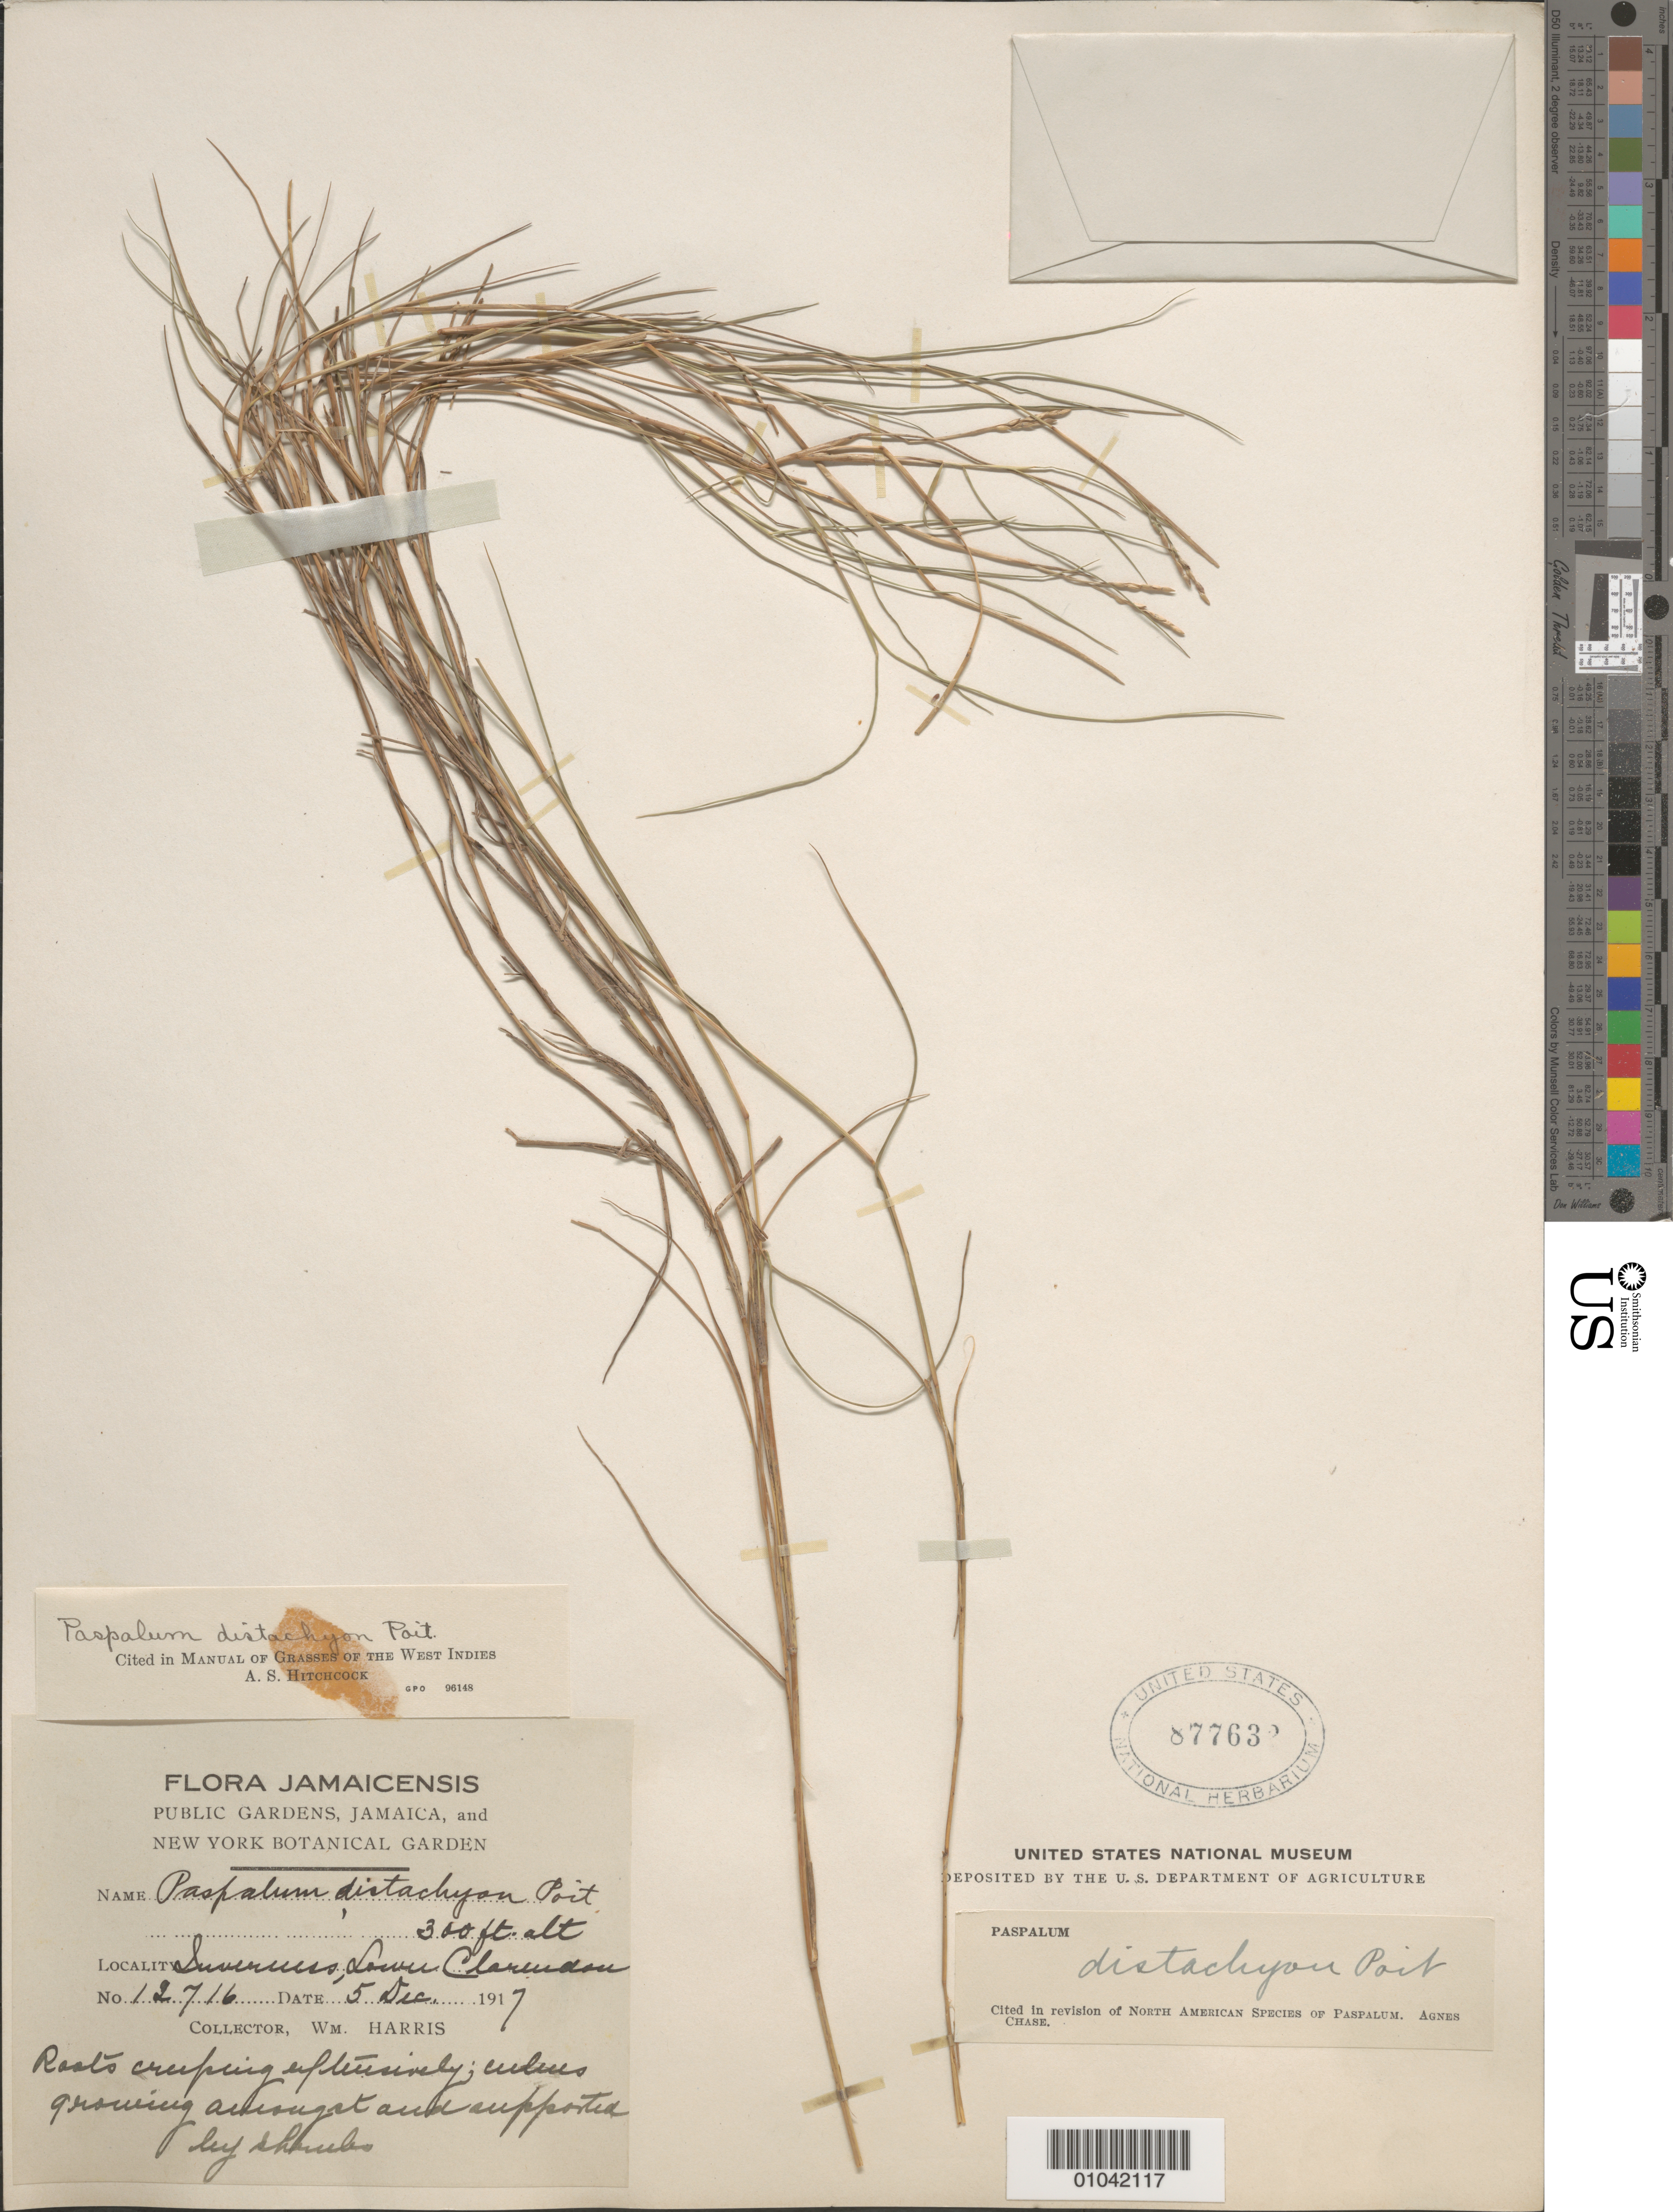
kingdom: Plantae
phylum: Tracheophyta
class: Liliopsida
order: Poales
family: Poaceae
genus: Paspalum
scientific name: Paspalum paspalodes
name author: (Michx.) Scribn.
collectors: W. Harris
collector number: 12716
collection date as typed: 05 Dec 1917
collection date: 1917-12-05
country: Jamaica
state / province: Clarendon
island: Jamaica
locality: Invernesss, Lower Clarendon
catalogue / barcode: US 877632